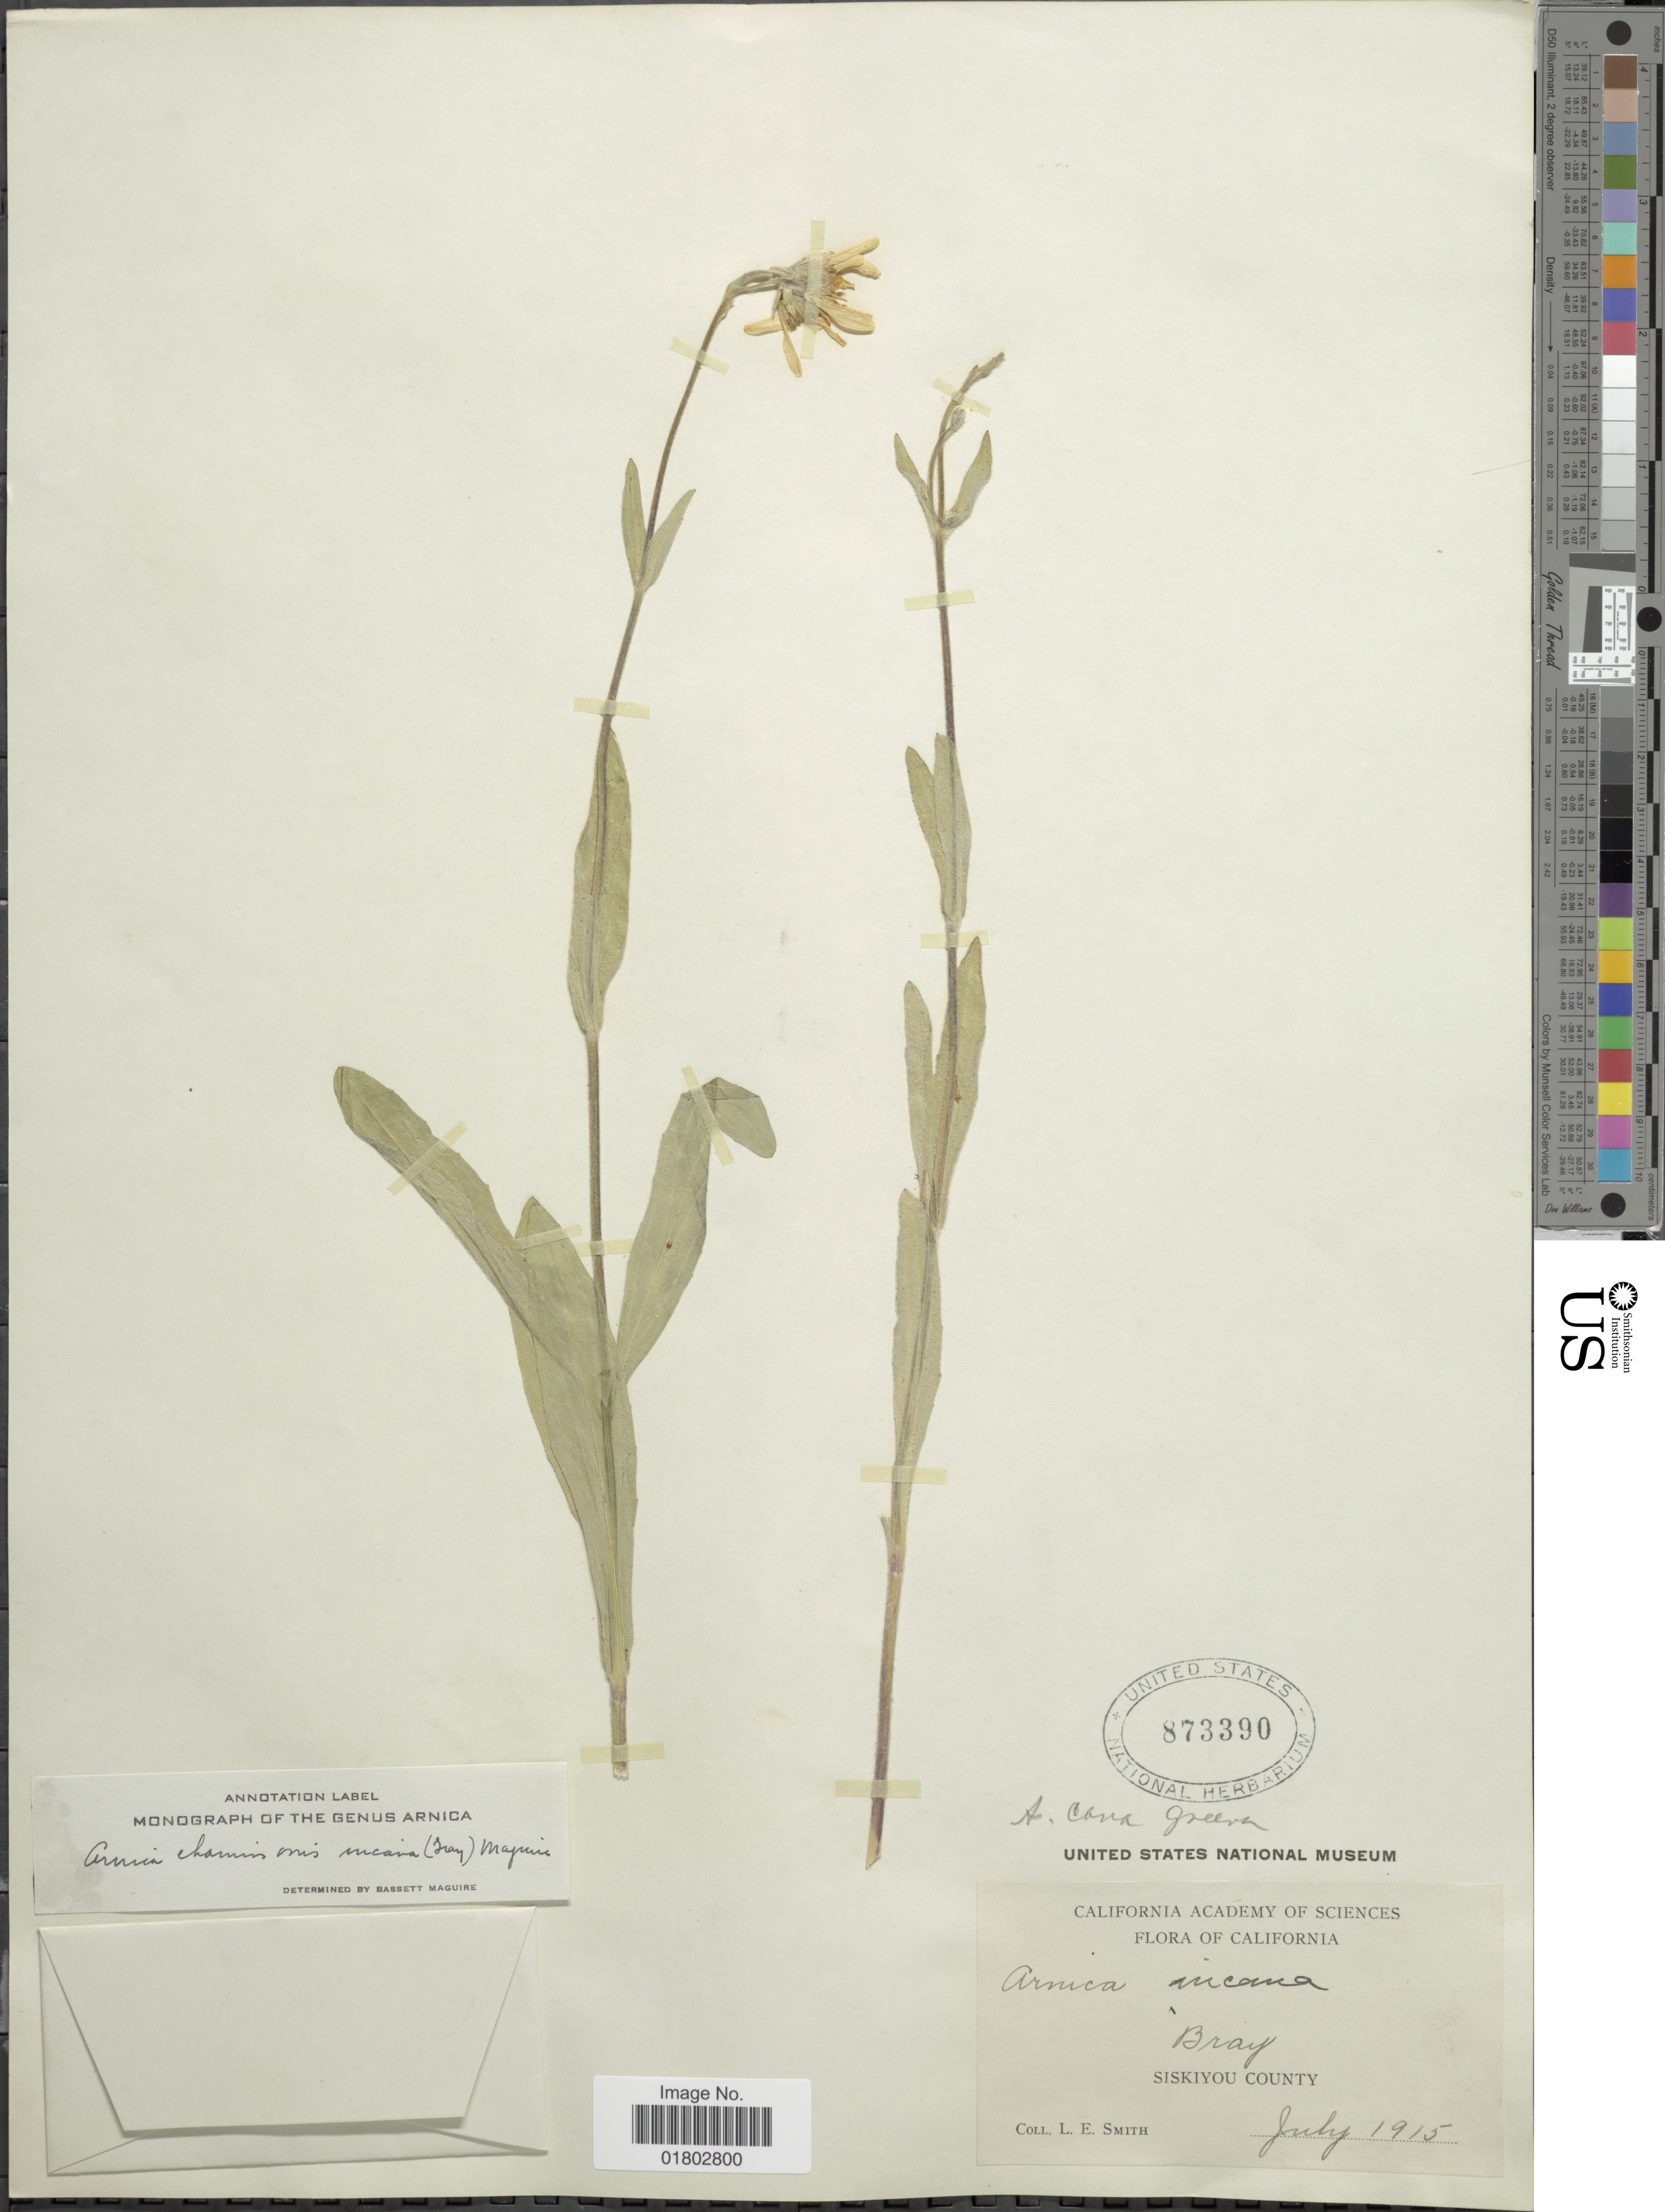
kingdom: Plantae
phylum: Tracheophyta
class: Magnoliopsida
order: Asterales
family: Asteraceae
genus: Arnica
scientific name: Arnica chamissonis subsp. incana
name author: (A. Gray) Maguire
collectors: L. E. Smith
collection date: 1915-07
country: United States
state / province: California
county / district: Siskiyou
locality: Bray, Siskiyou County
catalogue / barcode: US 873390